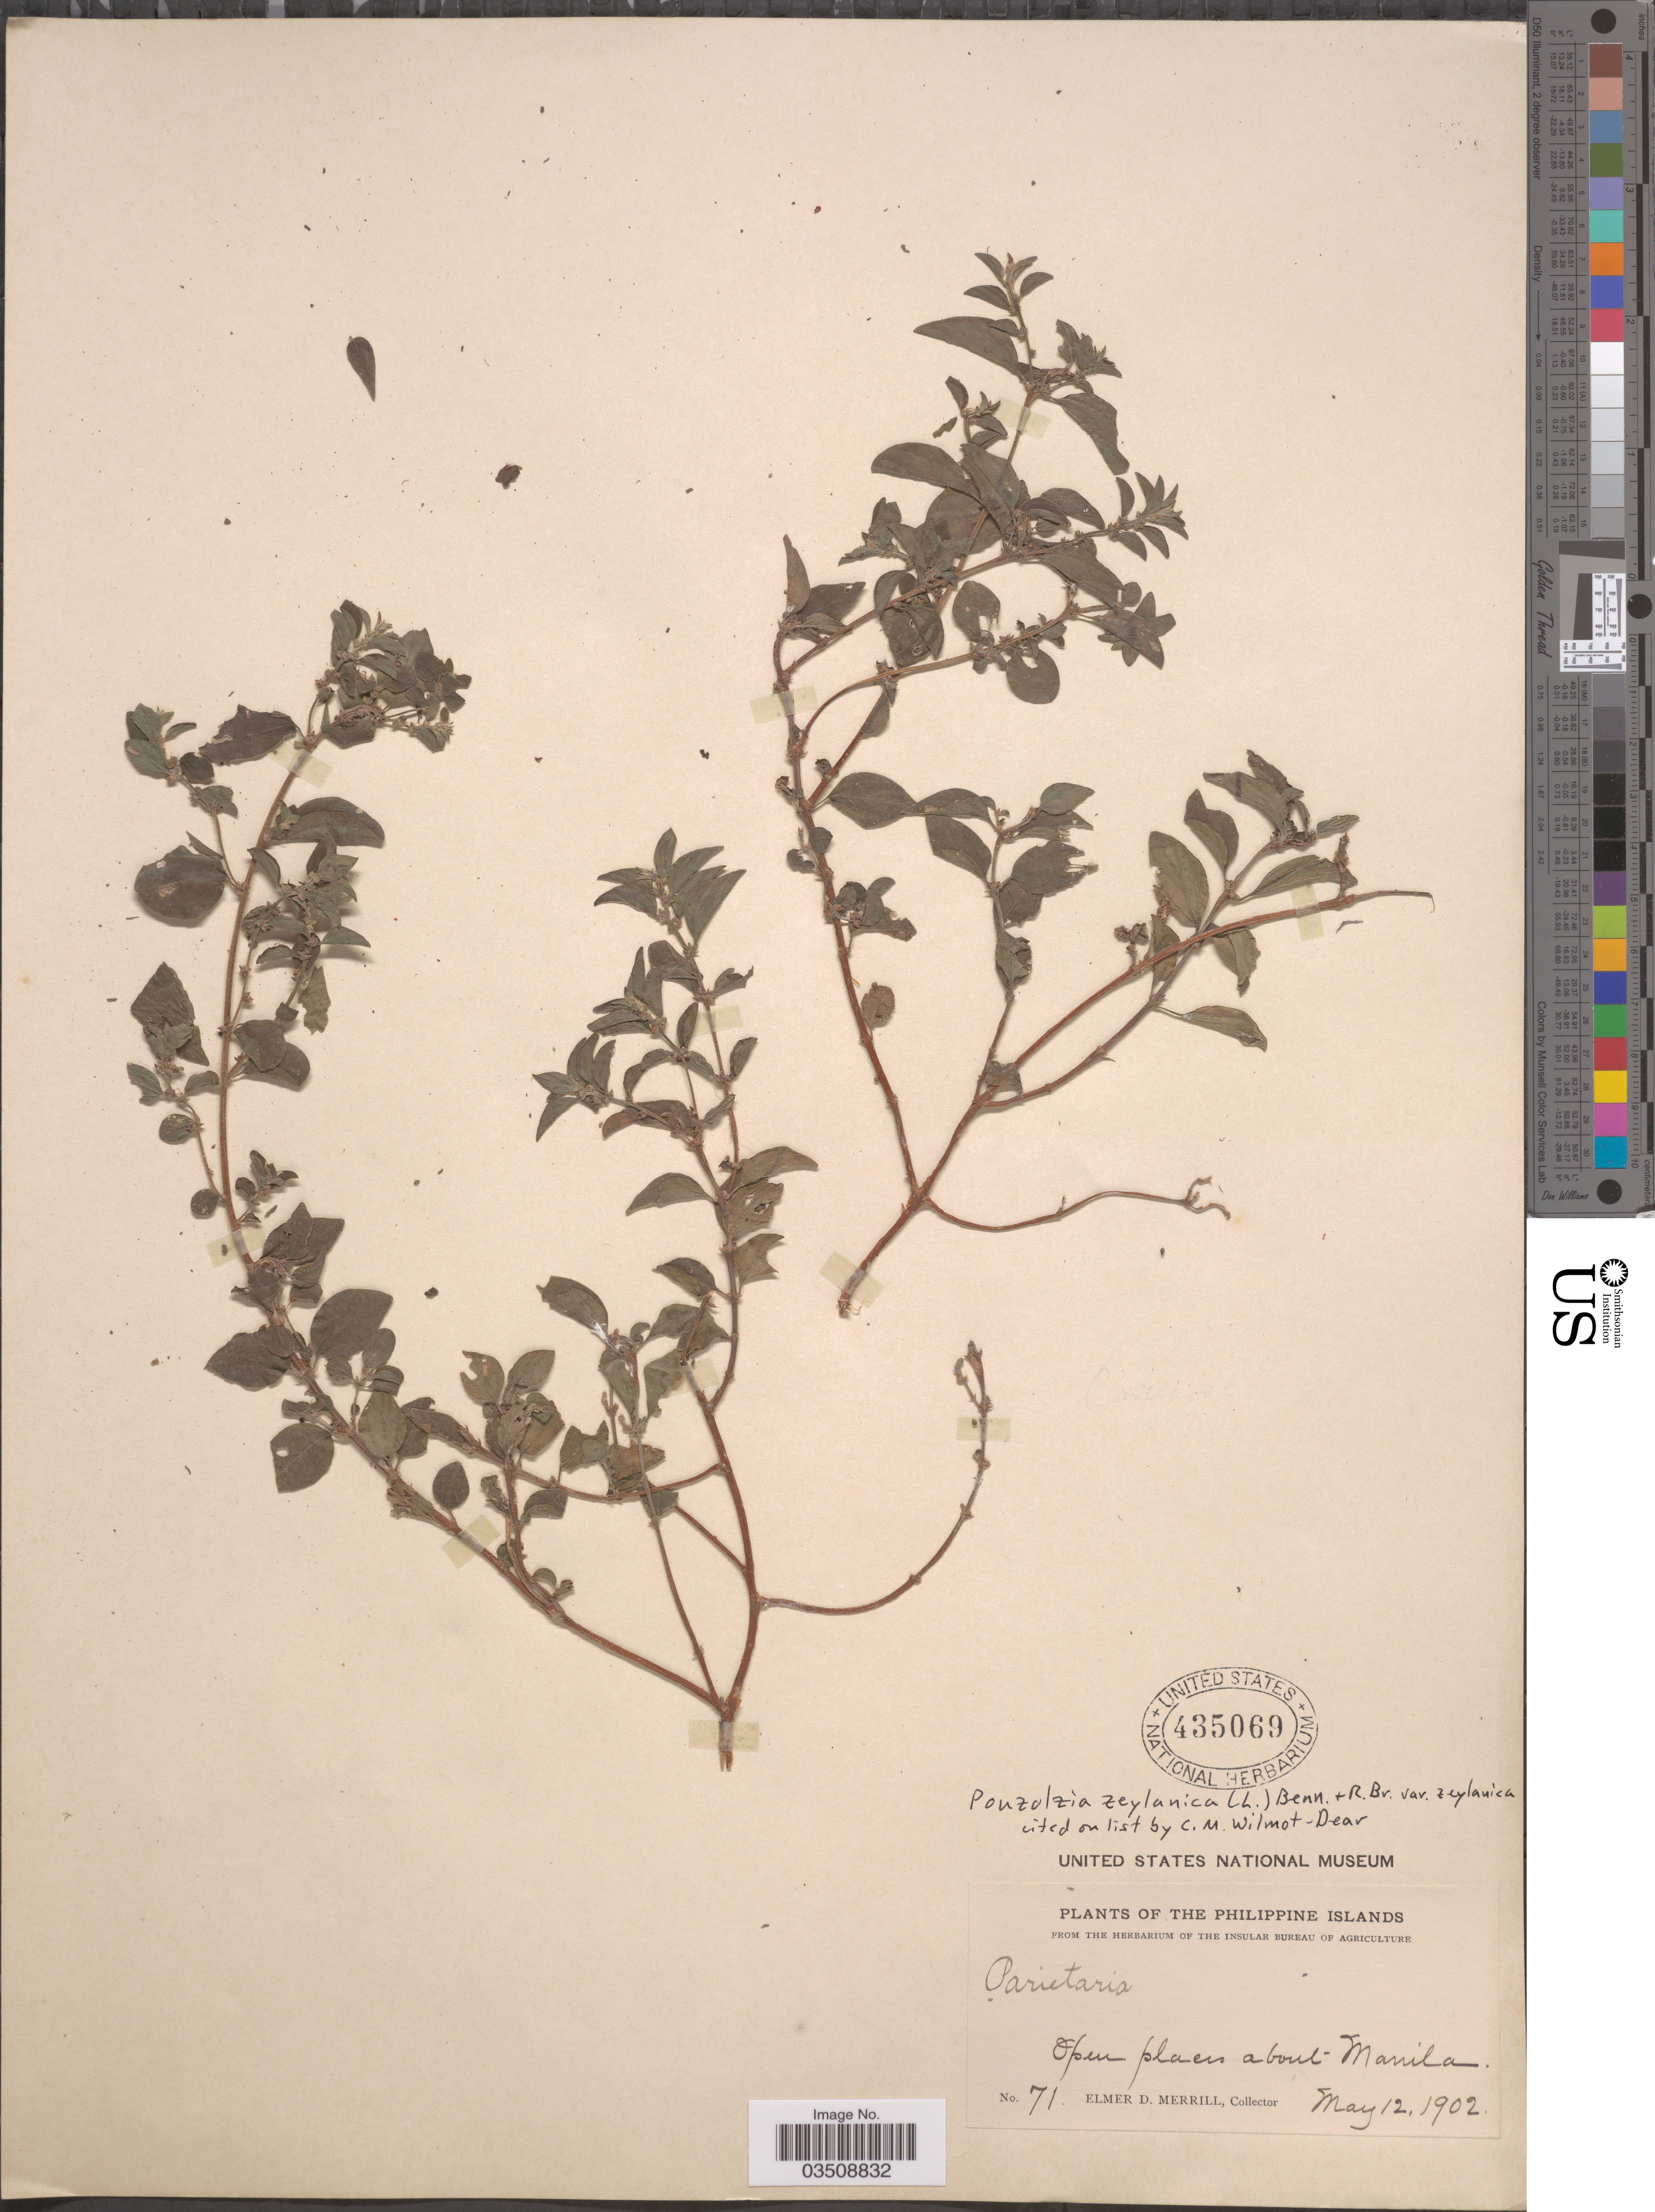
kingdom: Plantae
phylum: Tracheophyta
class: Magnoliopsida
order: Rosales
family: Urticaceae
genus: Pouzolzia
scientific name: Pouzolzia zeylanica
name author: (L.) Benn.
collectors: E. D. Merrill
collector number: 71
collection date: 1902-05-12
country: Philippines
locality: Open places about Manila.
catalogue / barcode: US 435069